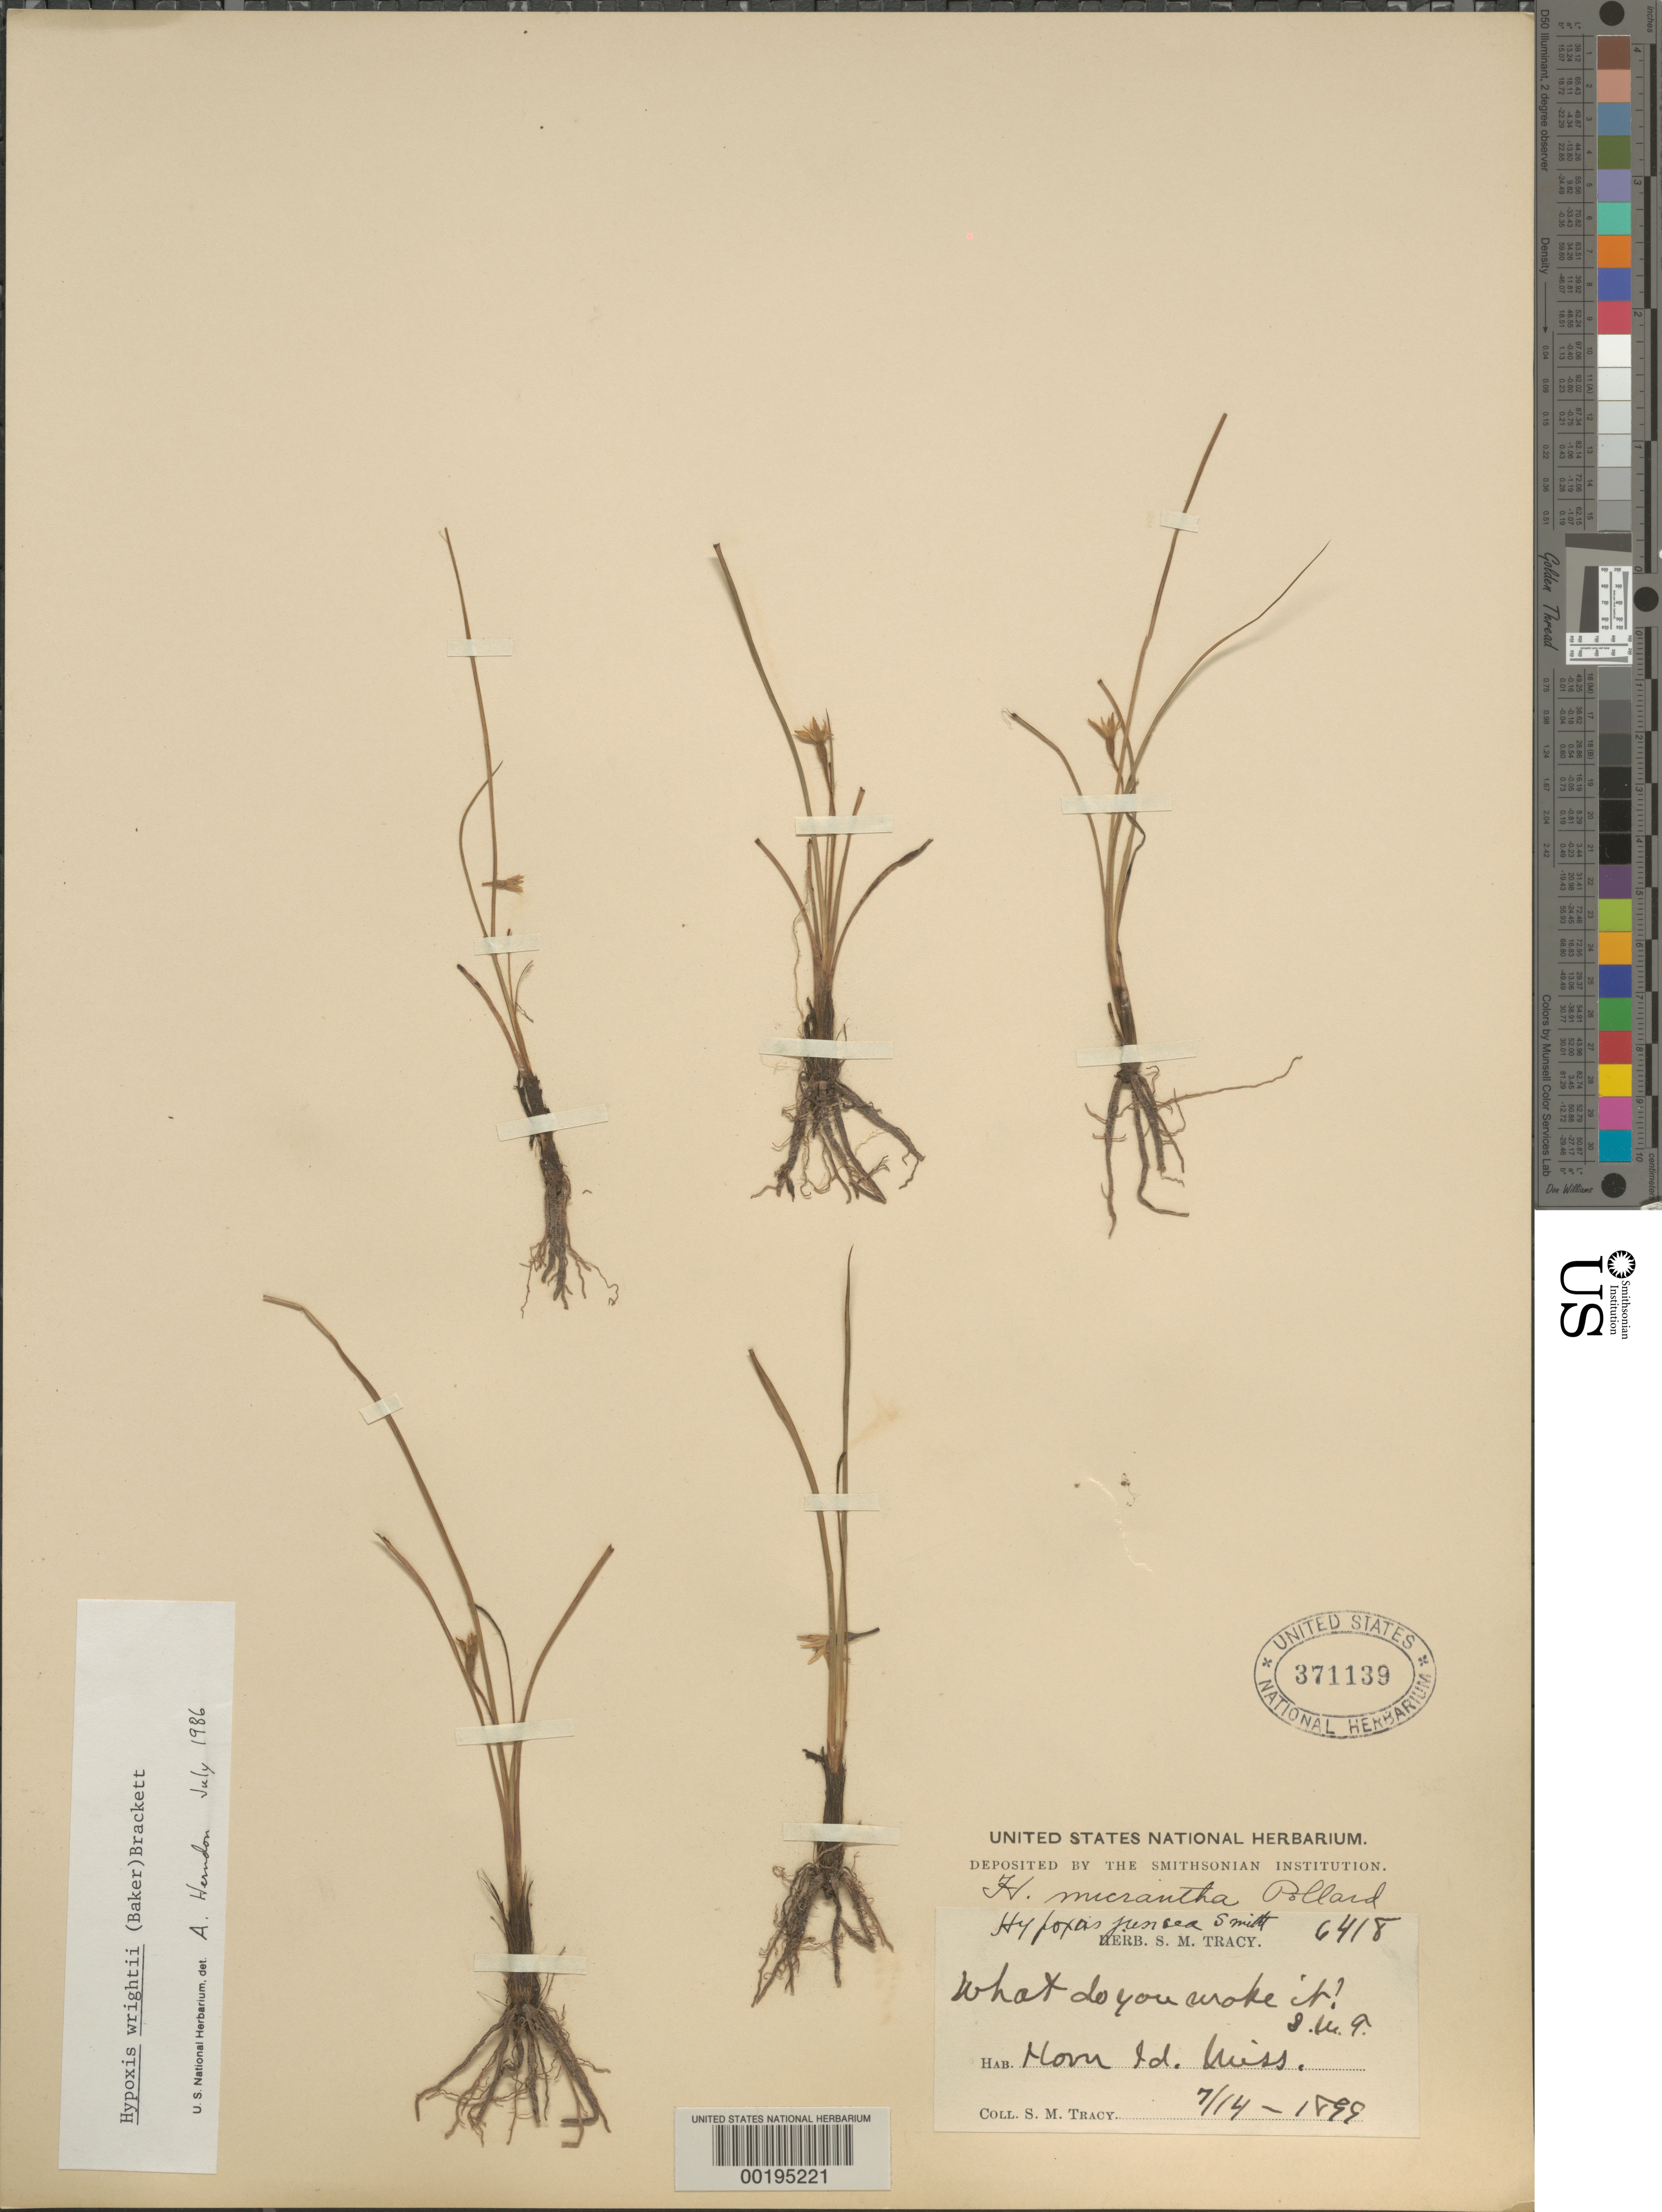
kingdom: Plantae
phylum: Tracheophyta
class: Liliopsida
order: Asparagales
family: Hypoxidaceae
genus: Hypoxis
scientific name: Hypoxis wrightii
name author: (Baker) Brackett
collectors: S. M. Tracy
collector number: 6418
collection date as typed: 14 Jul 1899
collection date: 1899-07-14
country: United States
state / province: Mississippi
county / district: Jackson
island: Horn Island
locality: Horn i.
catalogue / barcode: US 371139